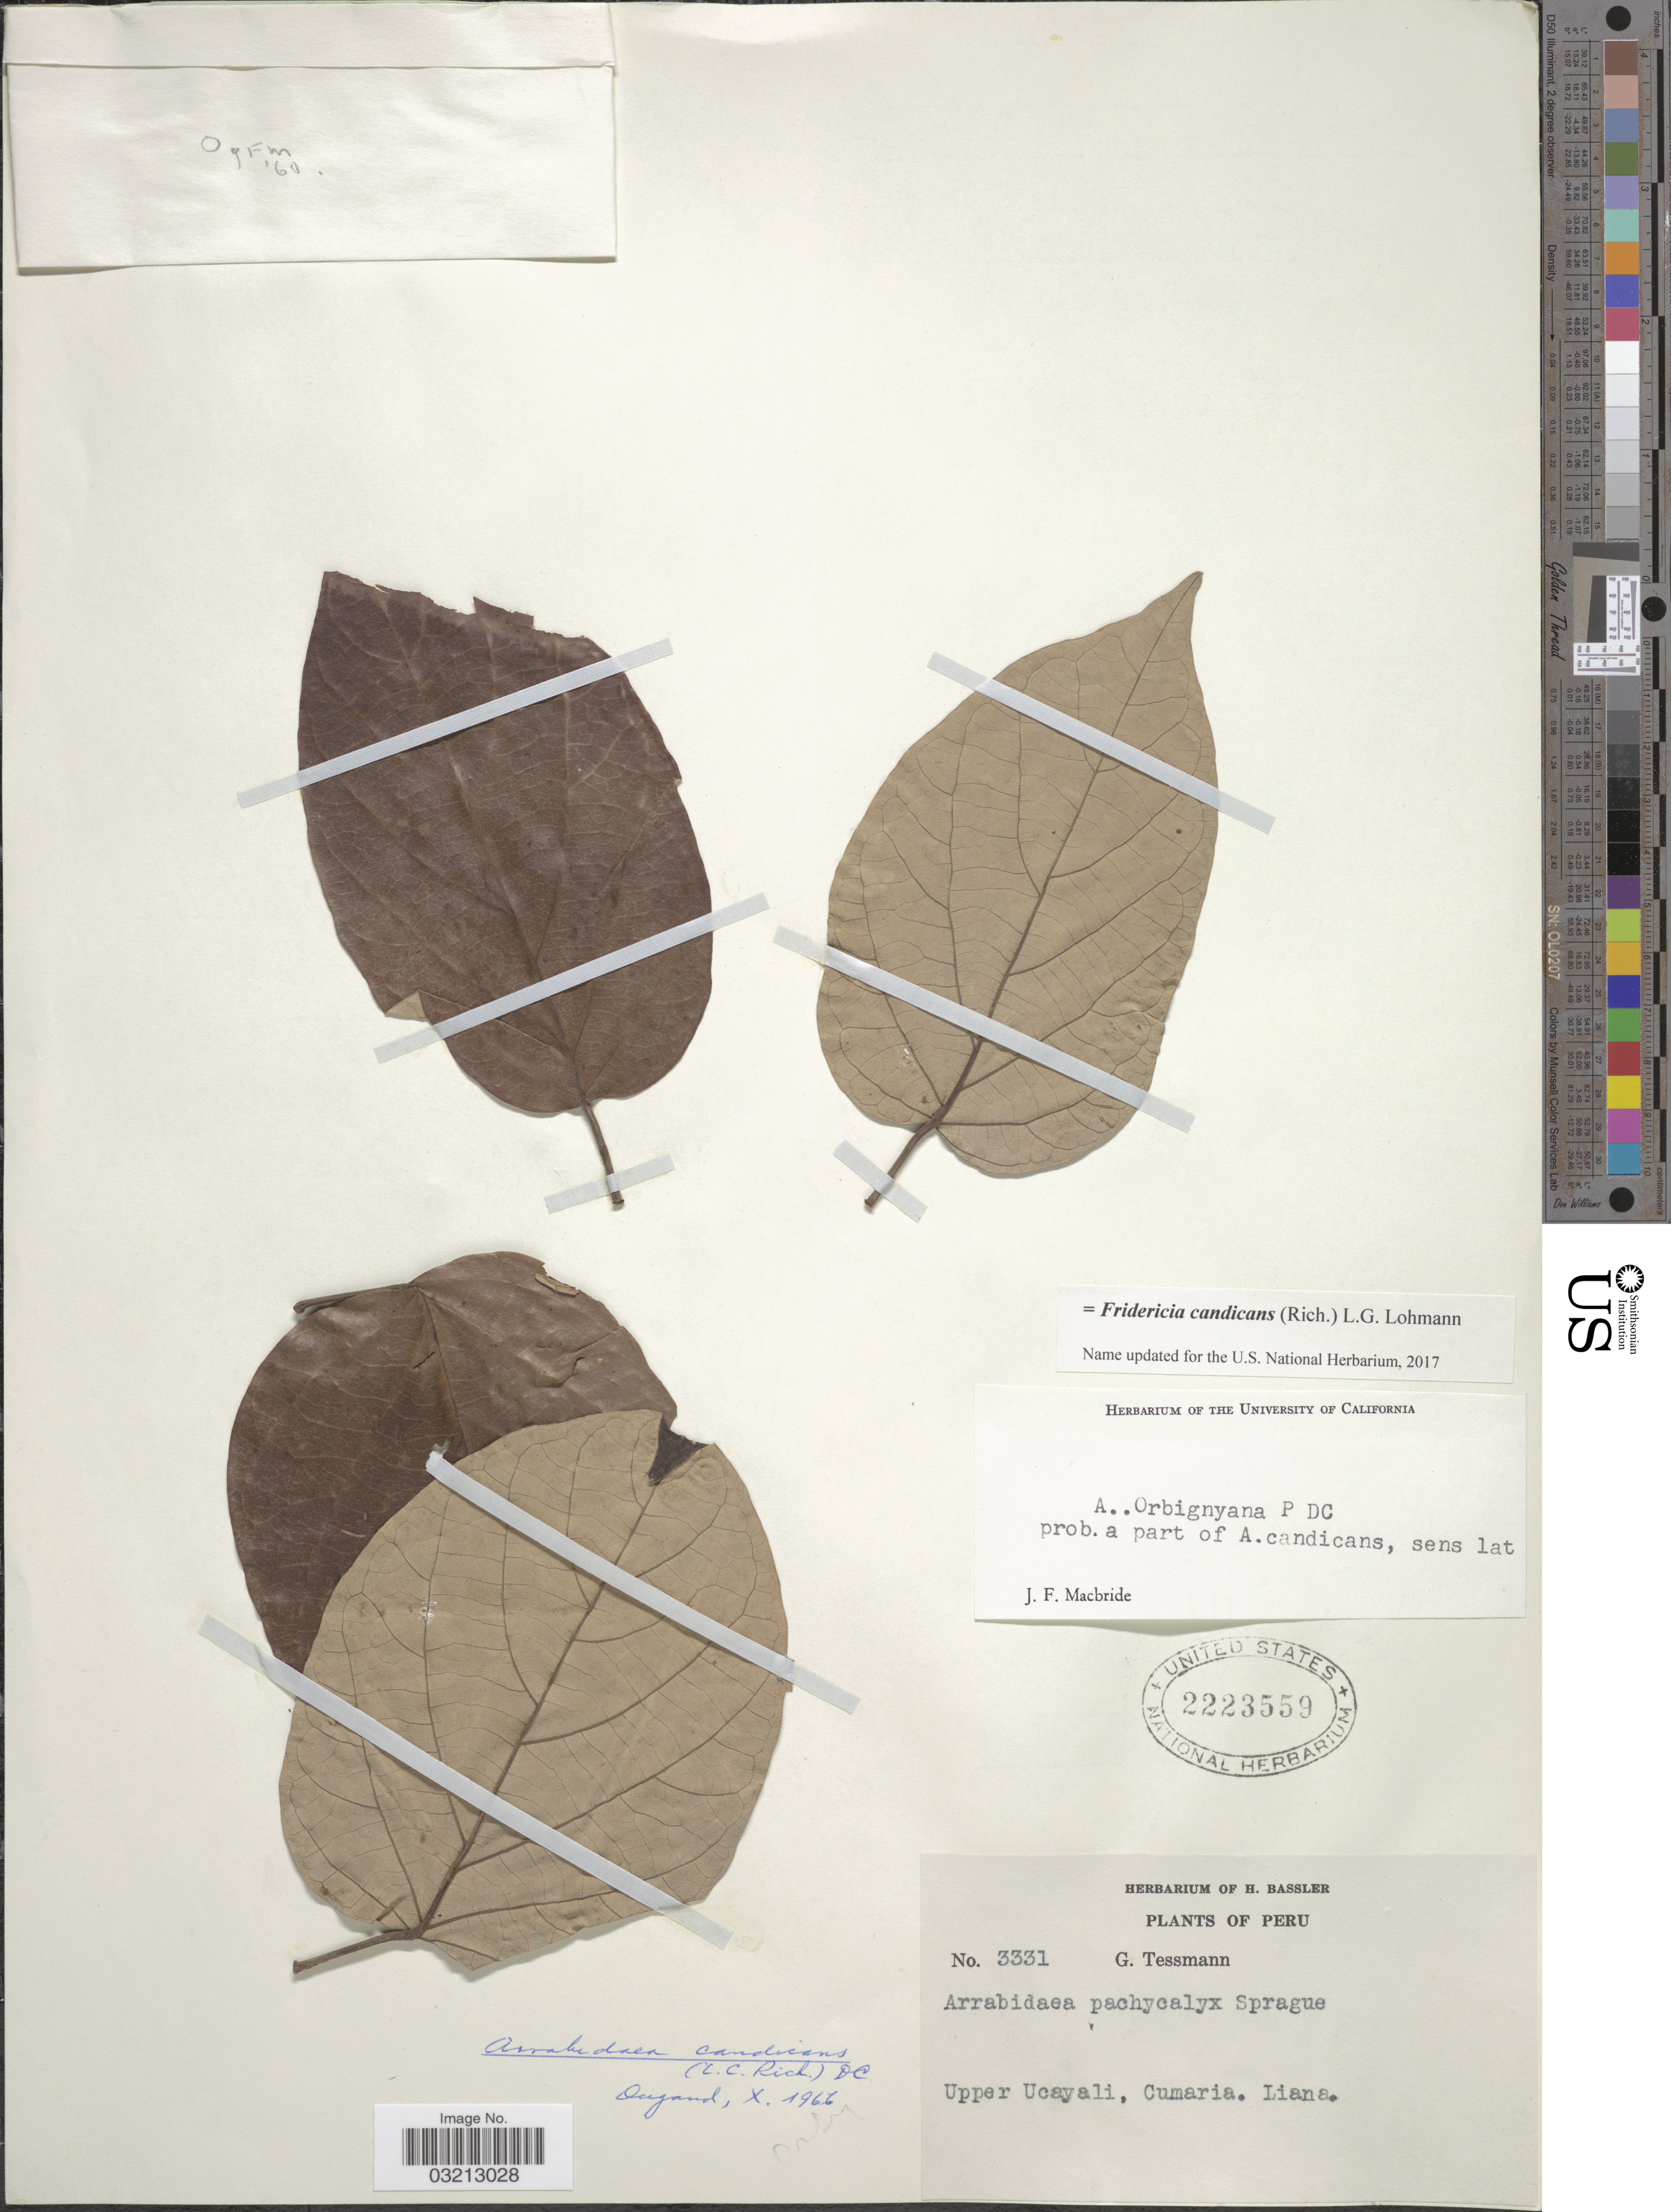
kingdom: Plantae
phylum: Tracheophyta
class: Magnoliopsida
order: Lamiales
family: Bignoniaceae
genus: Fridericia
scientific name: Fridericia candicans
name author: (Rich.) L.G. Lohmann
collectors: G. Tessmann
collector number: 3331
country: Peru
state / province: Ucayali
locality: Upper Ucayali, Cumaria. Liana.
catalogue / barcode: US 2223559